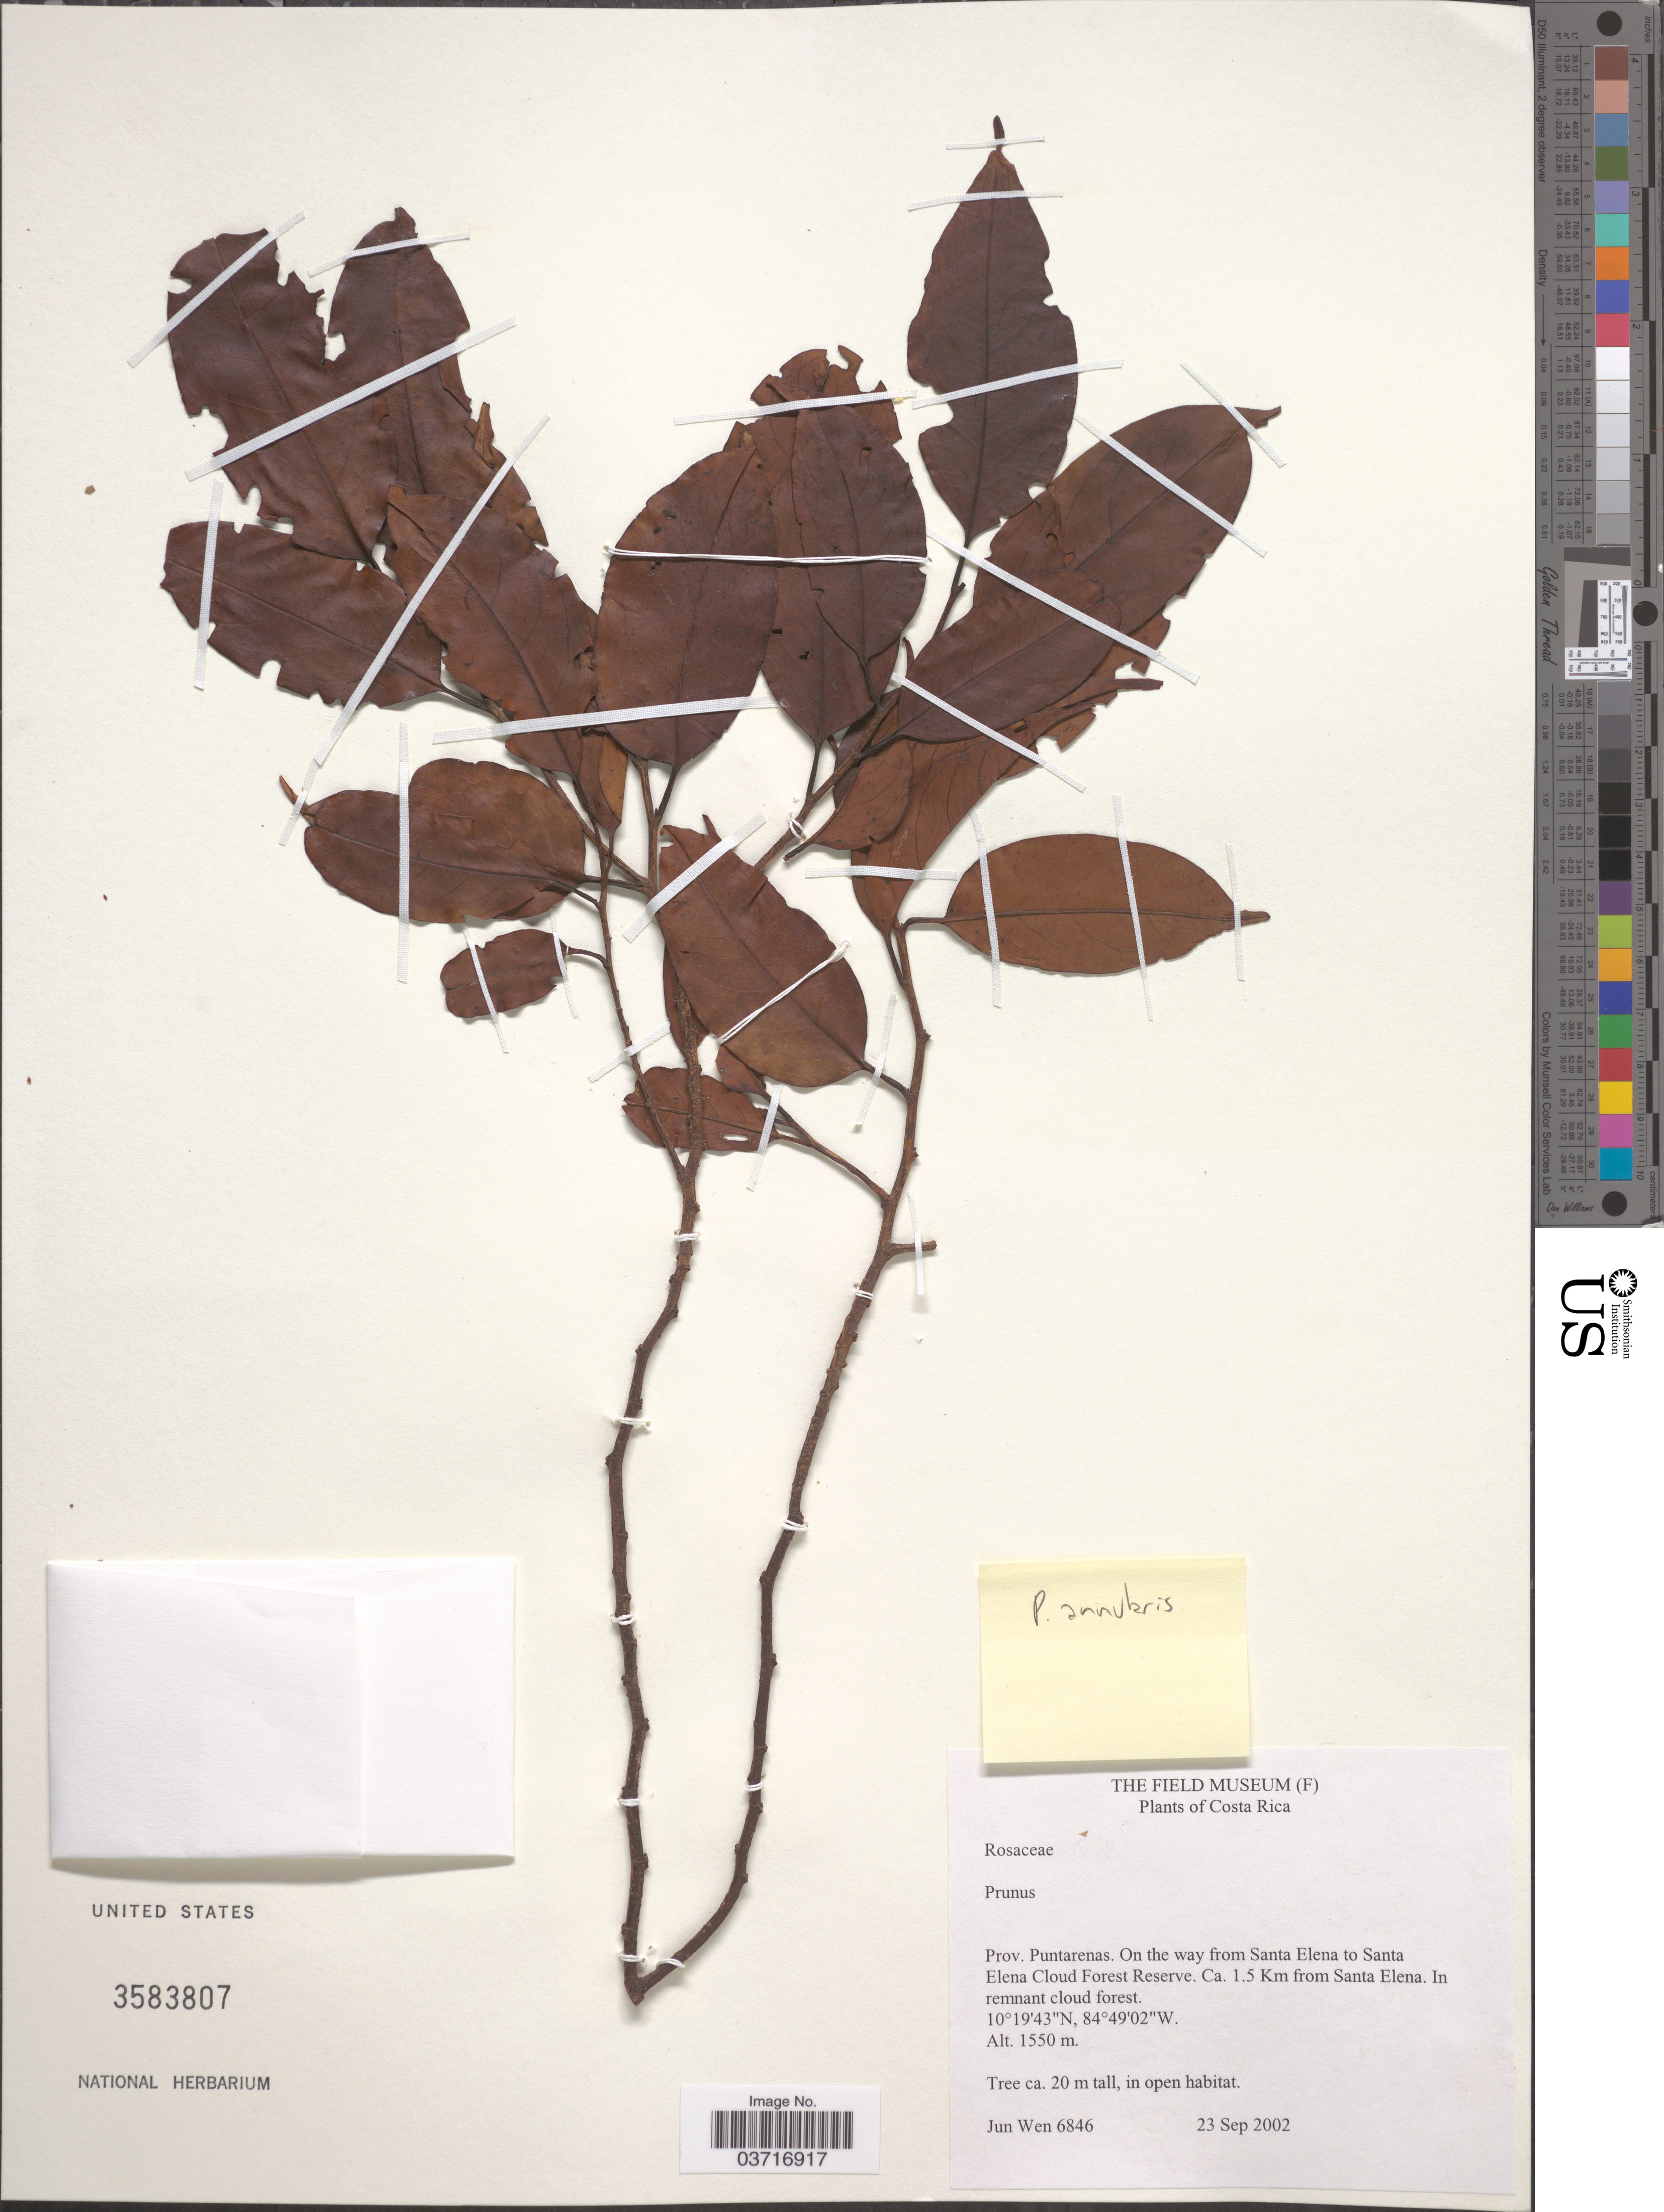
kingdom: Plantae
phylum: Tracheophyta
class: Magnoliopsida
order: Rosales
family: Rosaceae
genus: Prunus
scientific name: Prunus annularis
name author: Koehne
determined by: Pérez-Zabala, Jorge A.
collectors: J. Wen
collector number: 6846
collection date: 2002-09-23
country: Costa Rica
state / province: Puntarenas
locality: On the way from Santa Elena to Santa Elena Cloud Forest Reserve. Ca. 1.5 Km from Santa Elena.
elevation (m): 1550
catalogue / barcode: US 3583807